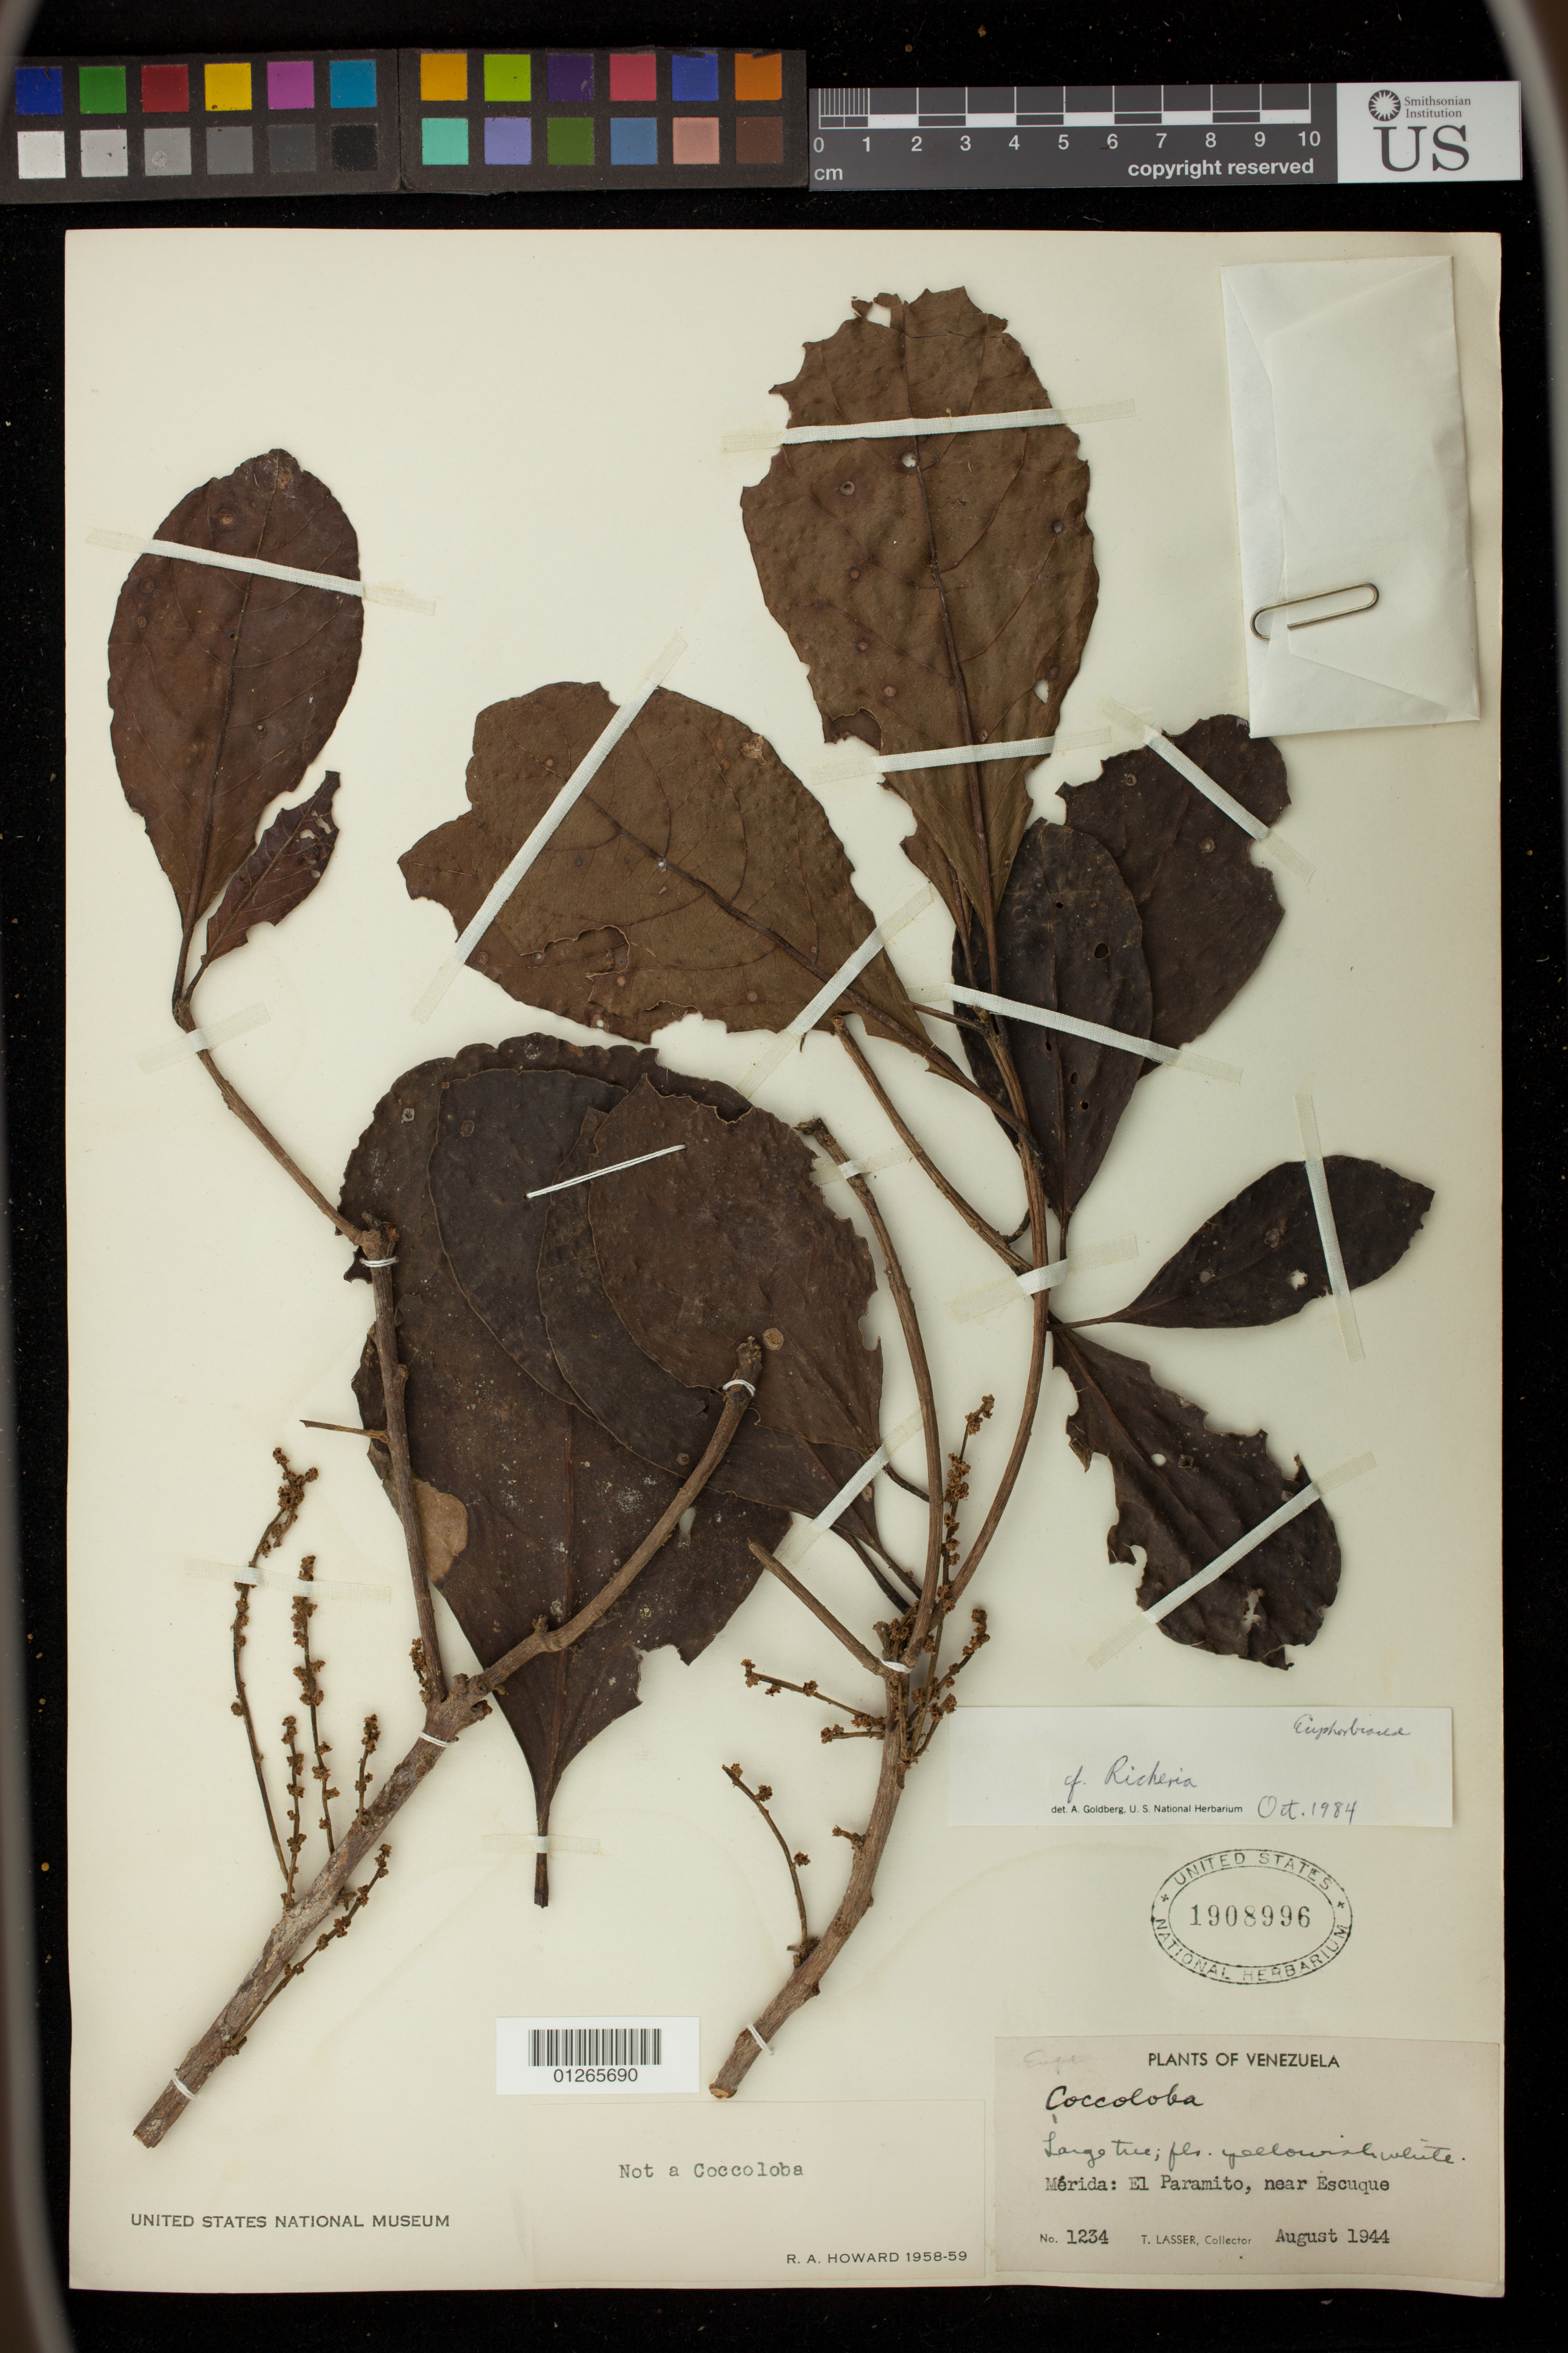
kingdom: Plantae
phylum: Tracheophyta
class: Magnoliopsida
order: Malpighiales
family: Phyllanthaceae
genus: Richeria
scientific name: Richeria sp.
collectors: T. Lasser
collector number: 1234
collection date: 1944-08-01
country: Venezuela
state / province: Trujillo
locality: Basin of Rio Madeira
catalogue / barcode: US 1908996